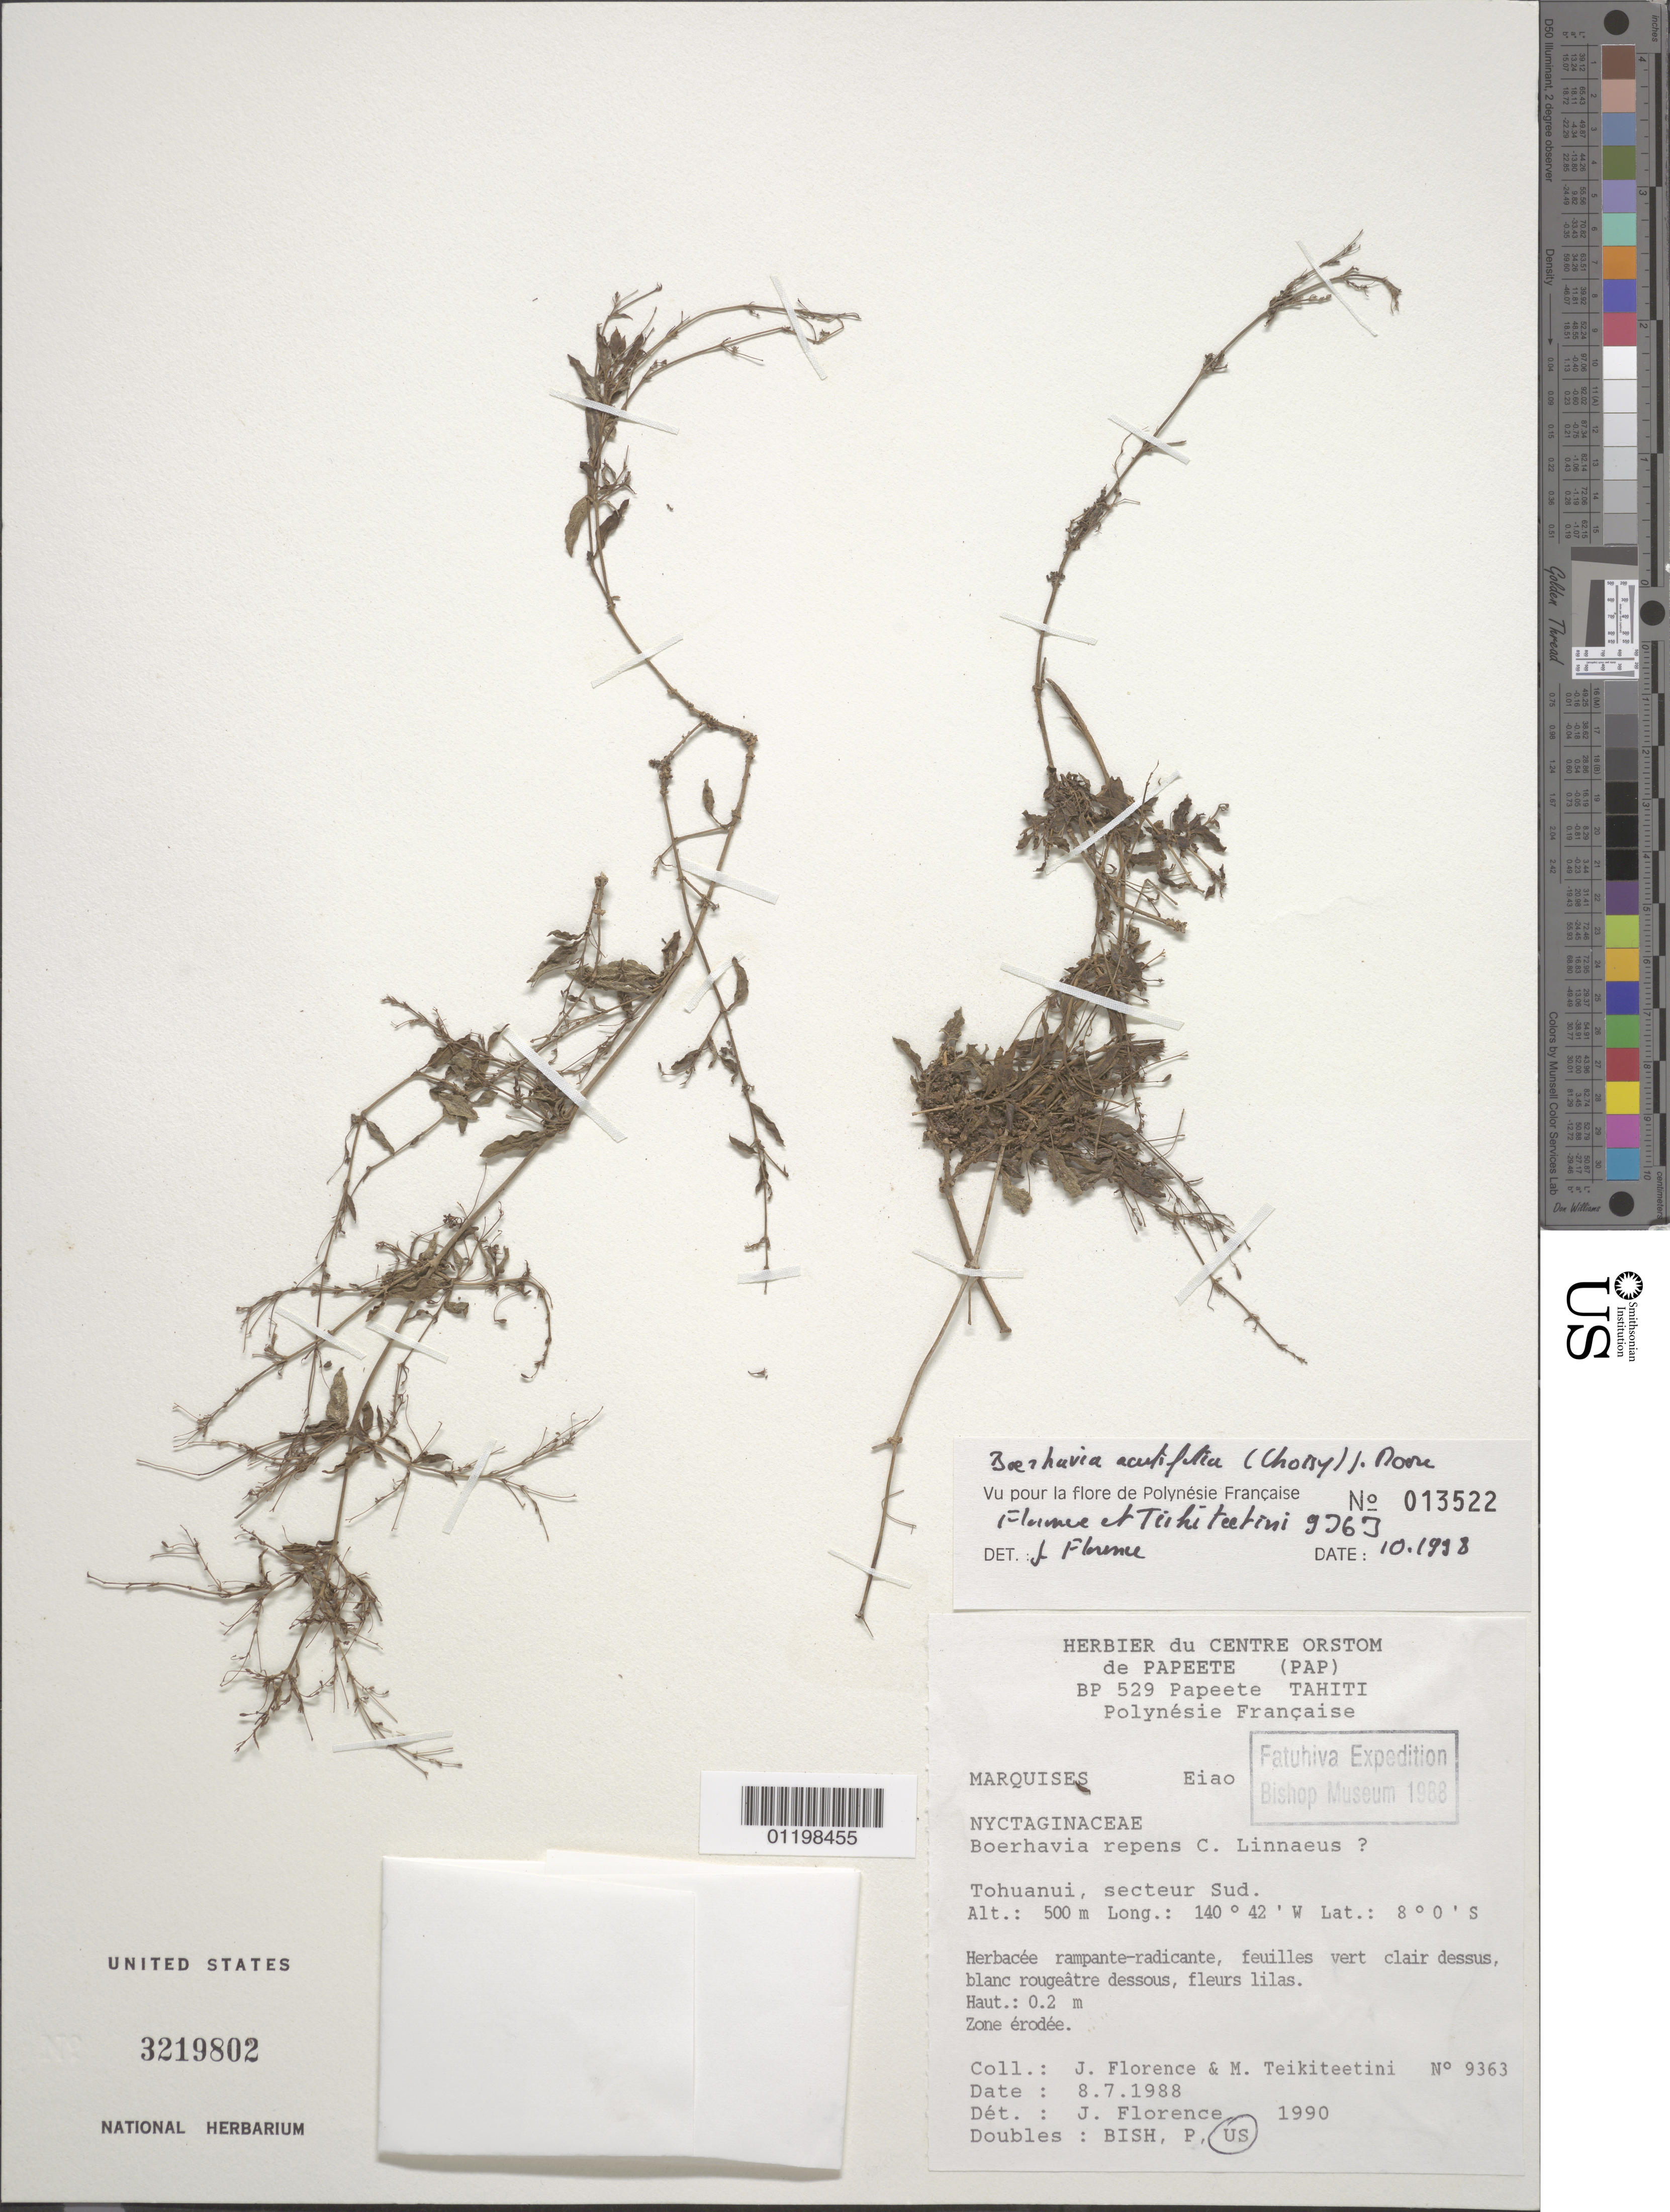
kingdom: Plantae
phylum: Tracheophyta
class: Magnoliopsida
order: Caryophyllales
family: Nyctaginaceae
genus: Boerhavia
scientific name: Boerhavia acutifolia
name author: (Choisy) J.W. Moore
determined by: Florence, J.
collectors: J. Florence & M. Teikiteetini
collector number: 9363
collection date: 1988-07-08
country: French Polynesia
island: Eiao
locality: Tohuanui, secteur sud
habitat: Zone érodée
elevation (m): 500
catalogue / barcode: US 3219802